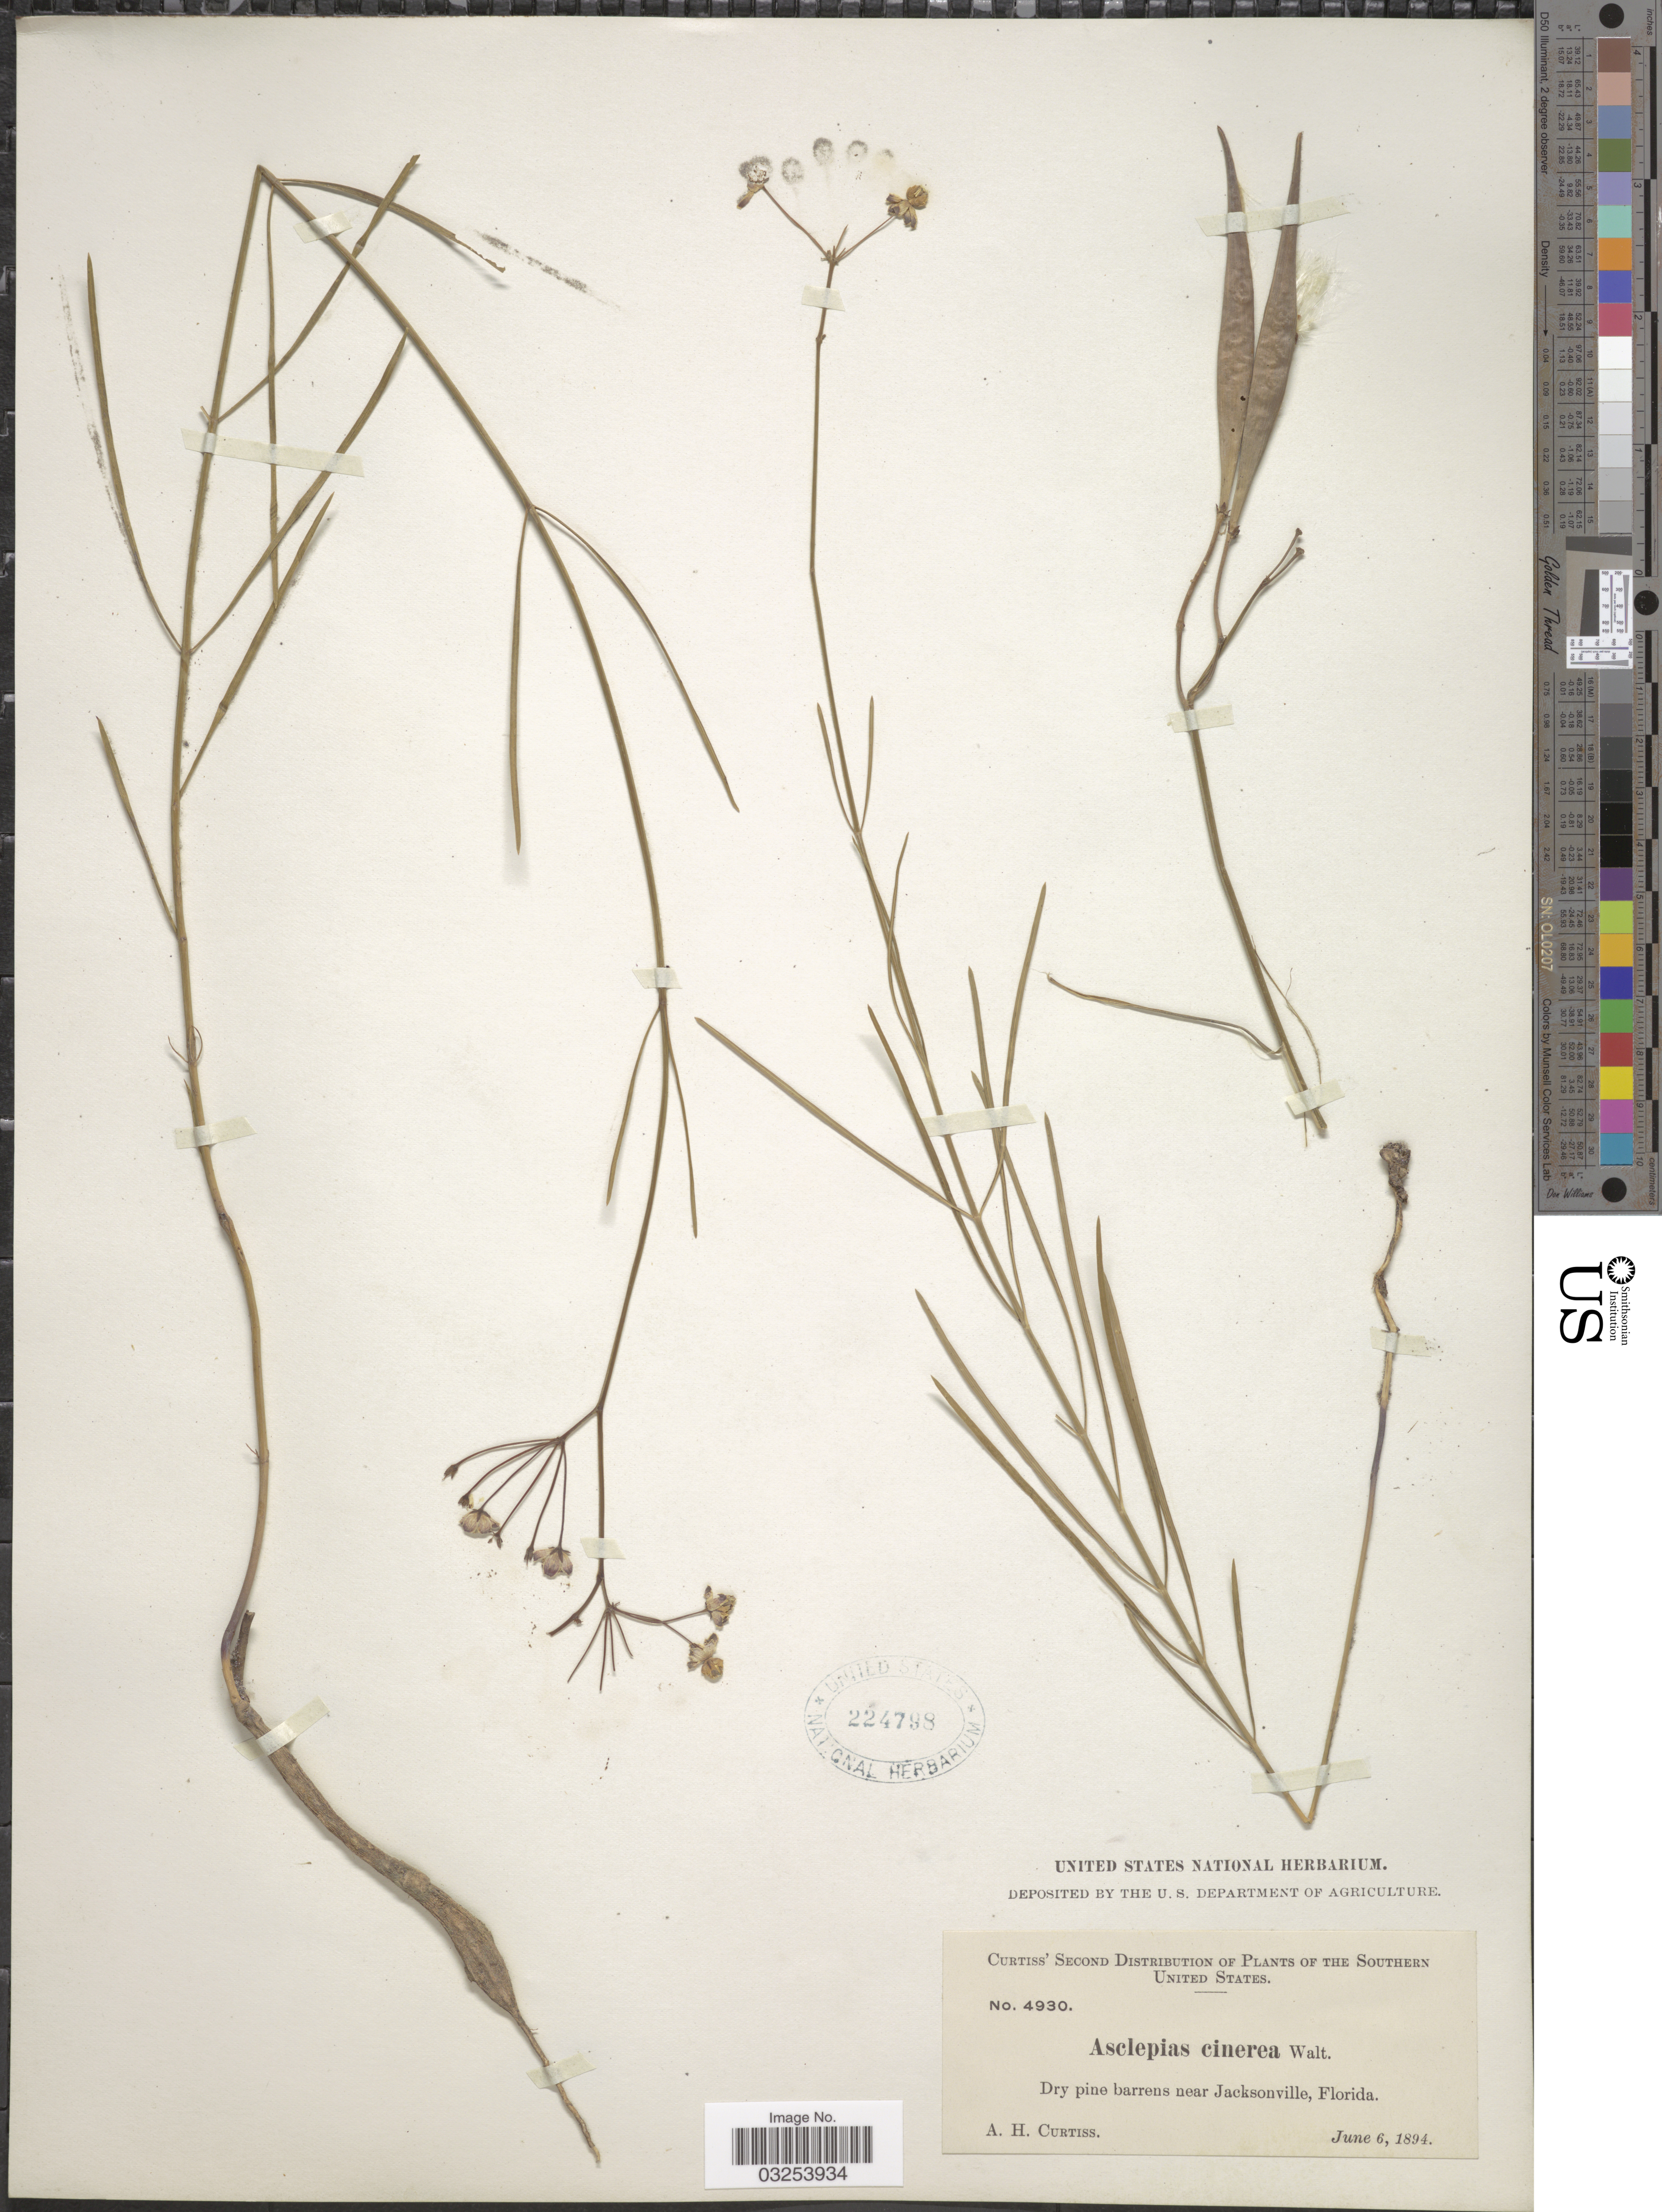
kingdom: Plantae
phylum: Tracheophyta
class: Magnoliopsida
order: Gentianales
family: Apocynaceae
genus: Asclepias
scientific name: Asclepias cinerea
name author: Walter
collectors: A. H. Curtiss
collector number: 4930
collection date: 1894-06-06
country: United States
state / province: Florida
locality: Southern United States. Dry pine barrens near Jacksonville.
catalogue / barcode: US 224798